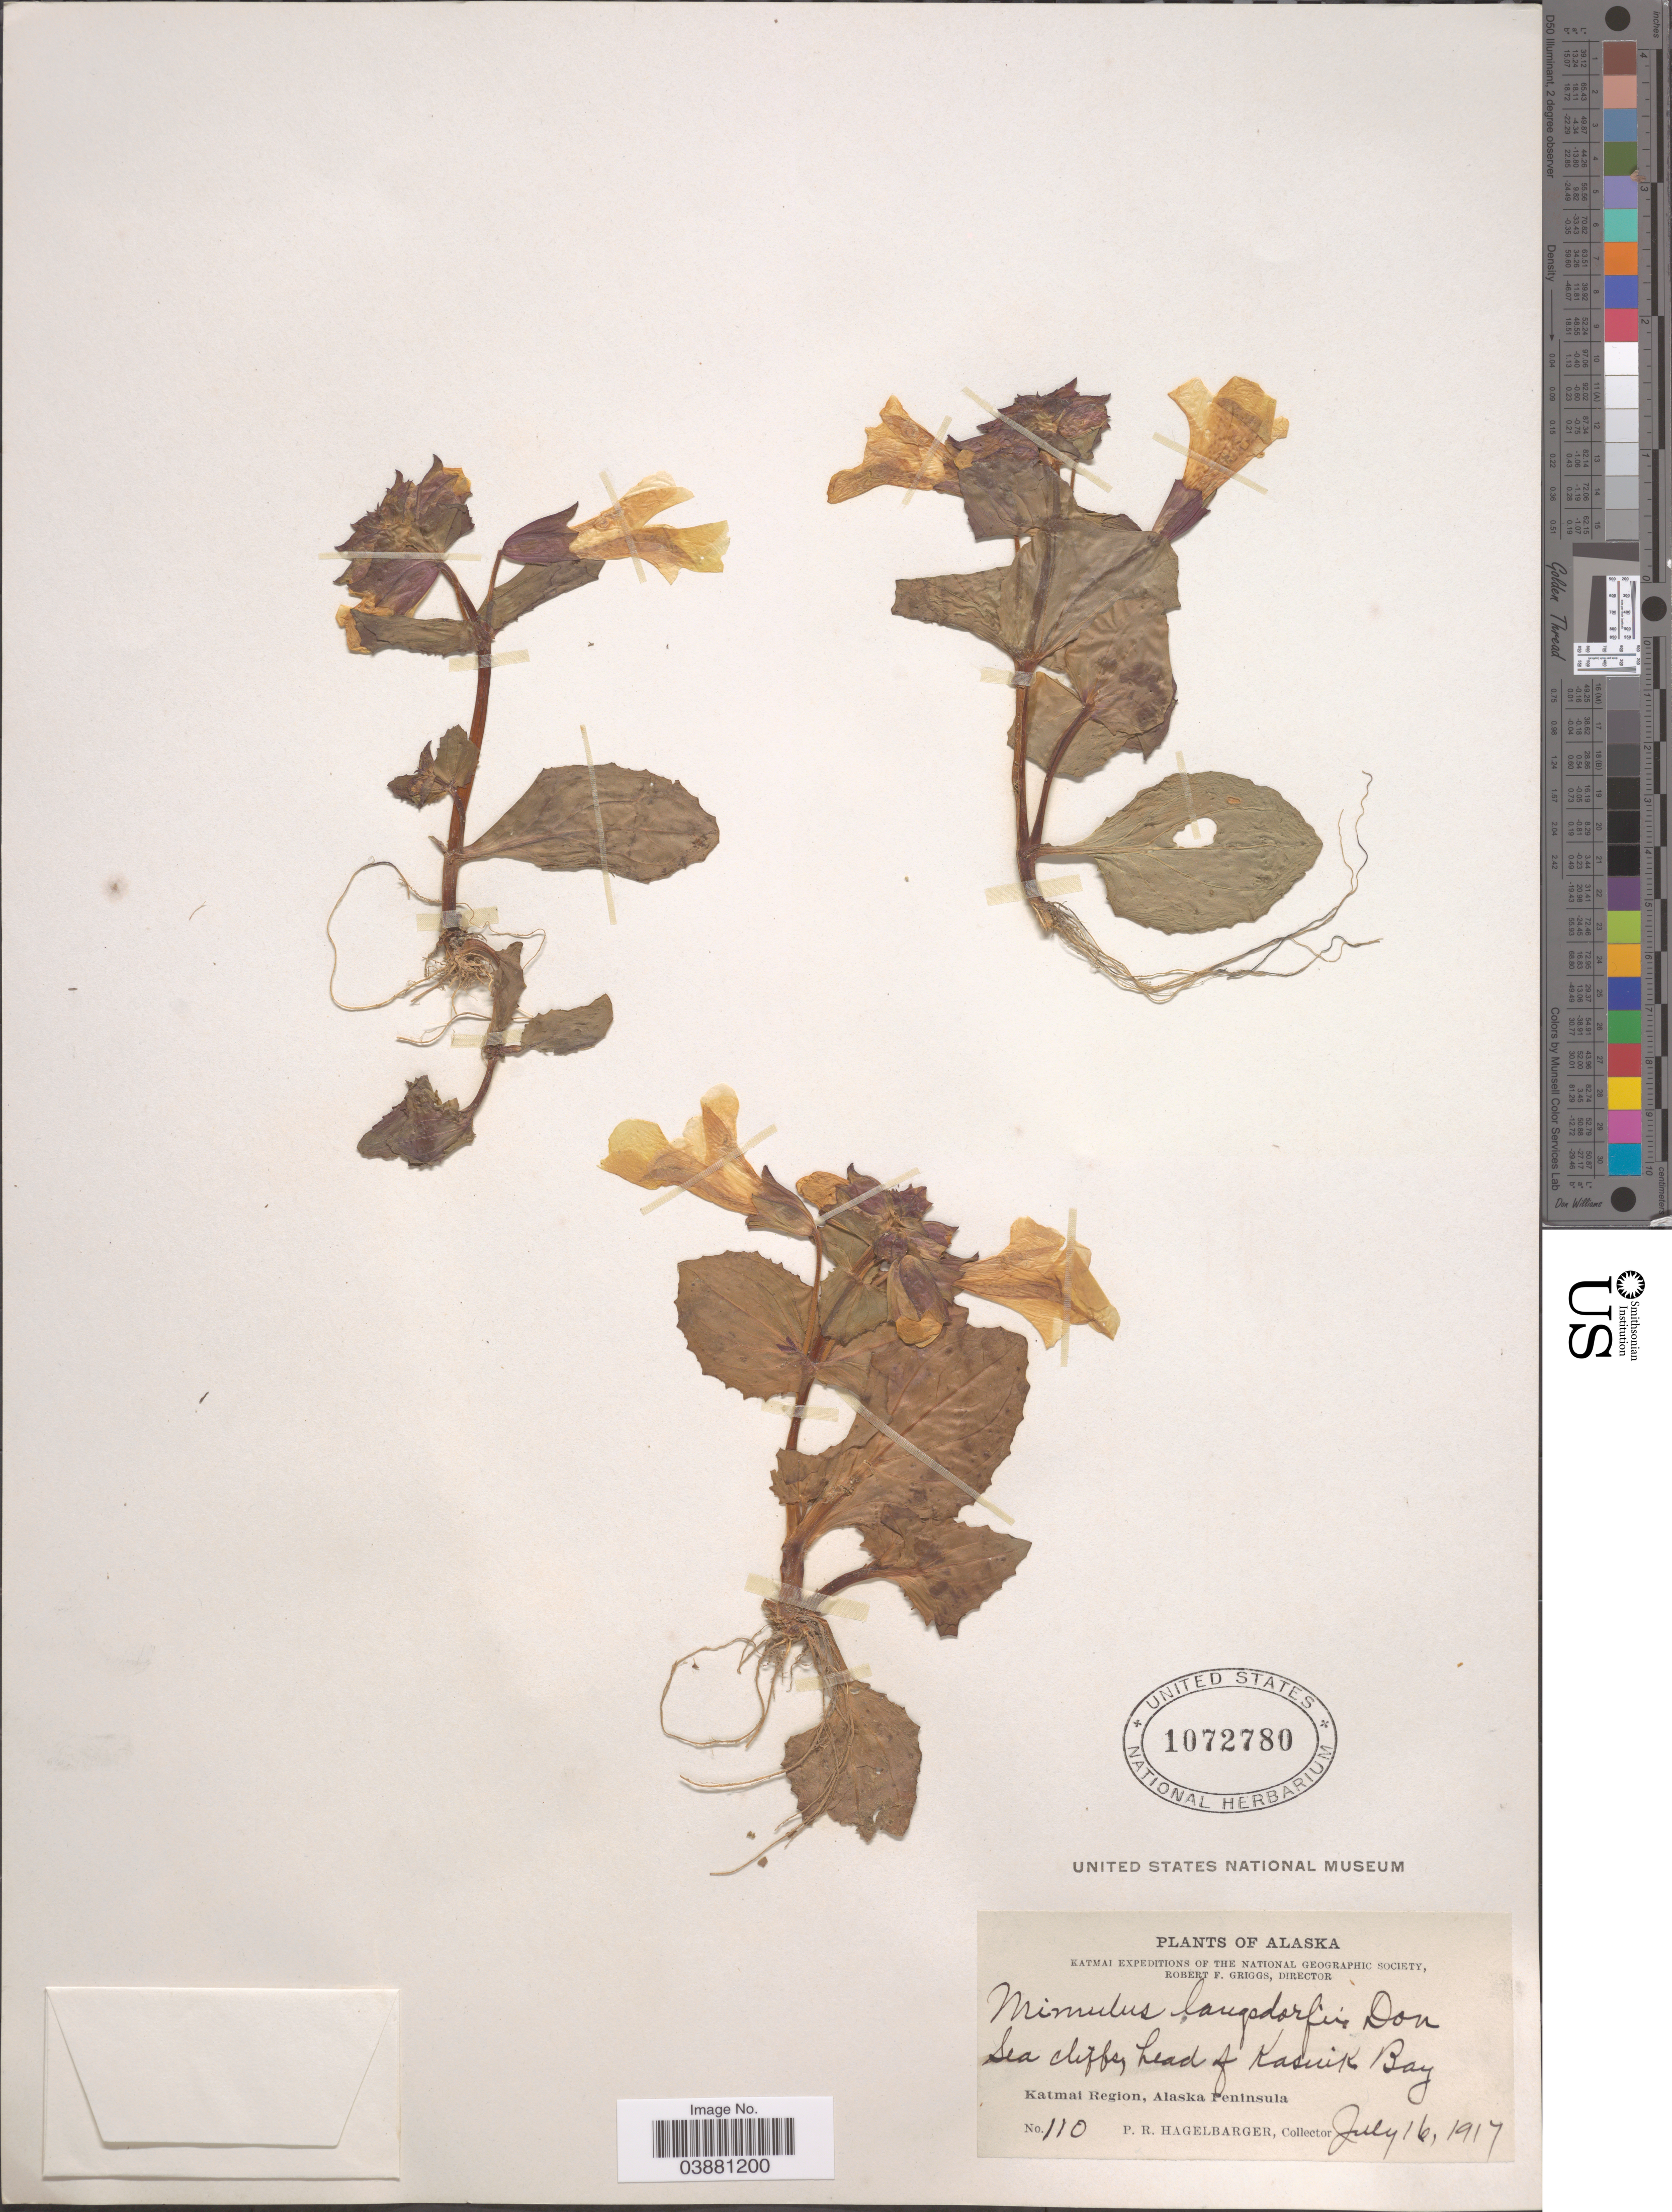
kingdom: Plantae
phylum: Tracheophyta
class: Magnoliopsida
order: Lamiales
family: Phrymaceae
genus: Mimulus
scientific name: Mimulus guttatus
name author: DC.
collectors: P. Hagelbarger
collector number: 110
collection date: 1917-07-16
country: United States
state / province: Alaska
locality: Sea cliffs, head of Kasuik Bay. Katmai Region, Alaska Peninsula.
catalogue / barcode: US 1072780